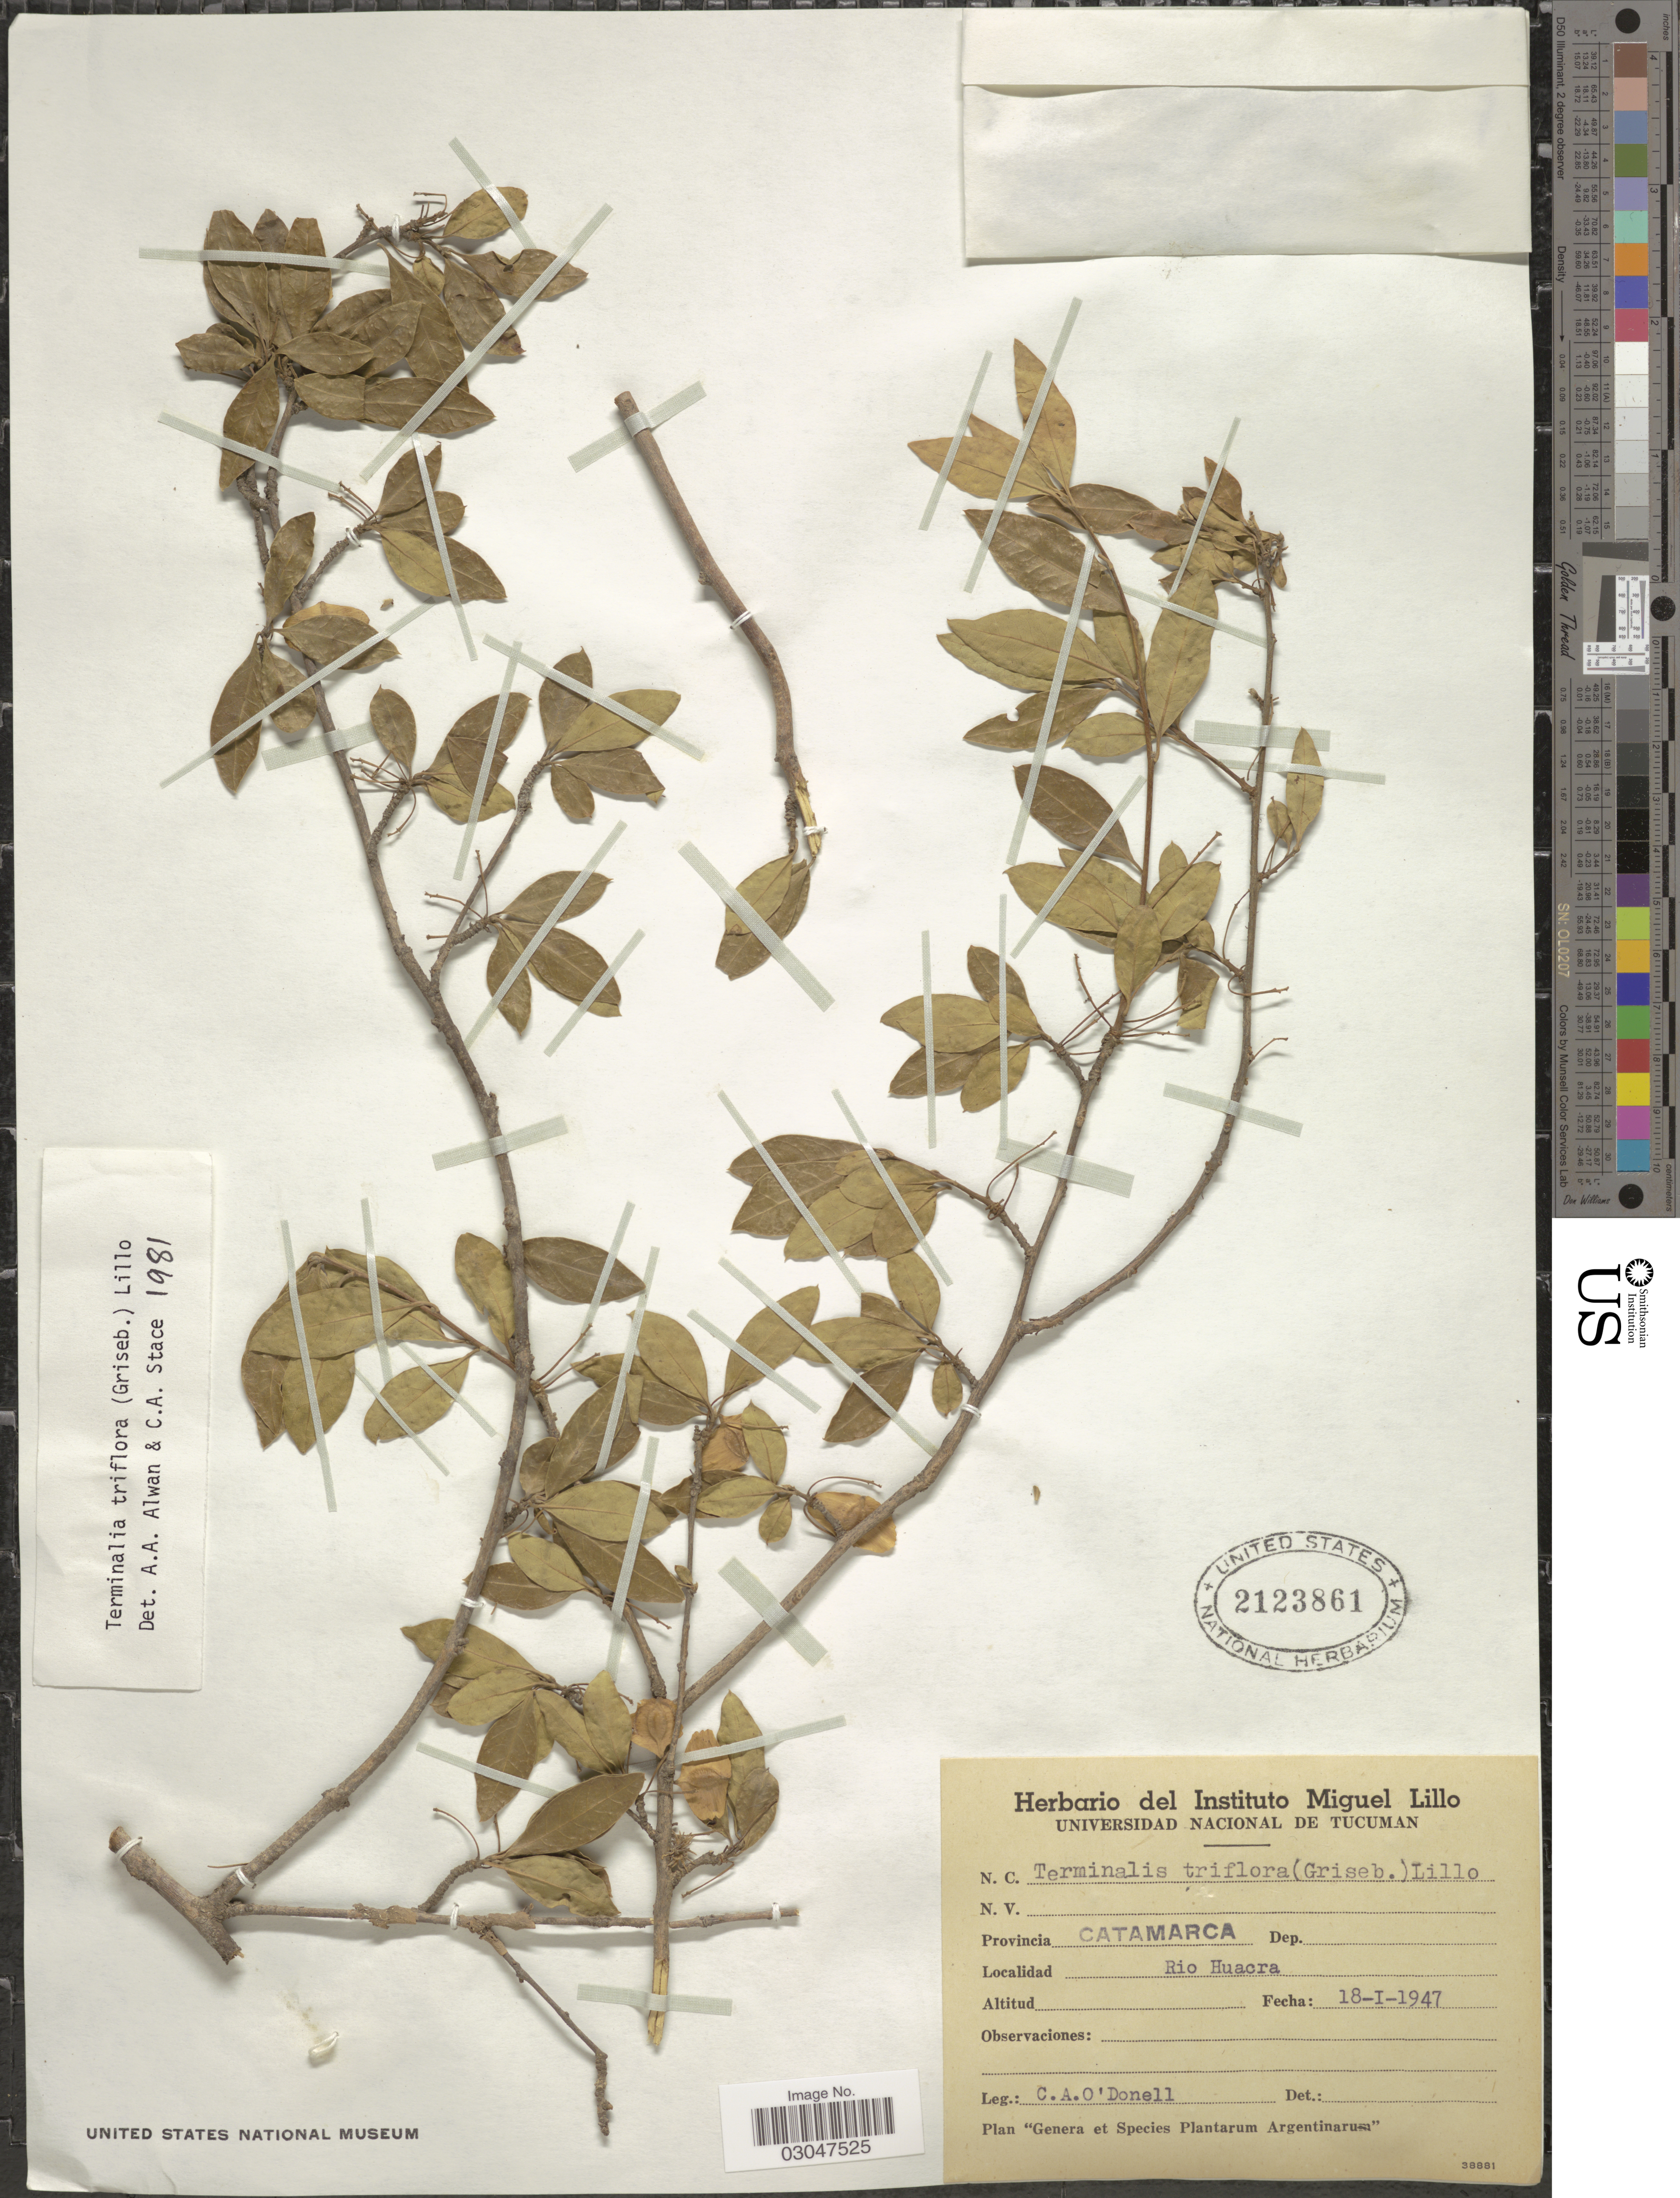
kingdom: Plantae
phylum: Tracheophyta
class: Magnoliopsida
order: Myrtales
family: Combretaceae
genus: Terminalia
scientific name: Terminalia triflora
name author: (Griseb.) Lillo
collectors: C. O'Donell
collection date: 1947-01-18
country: Argentina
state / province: Catamarca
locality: Rio Huacra.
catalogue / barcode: US 2123861